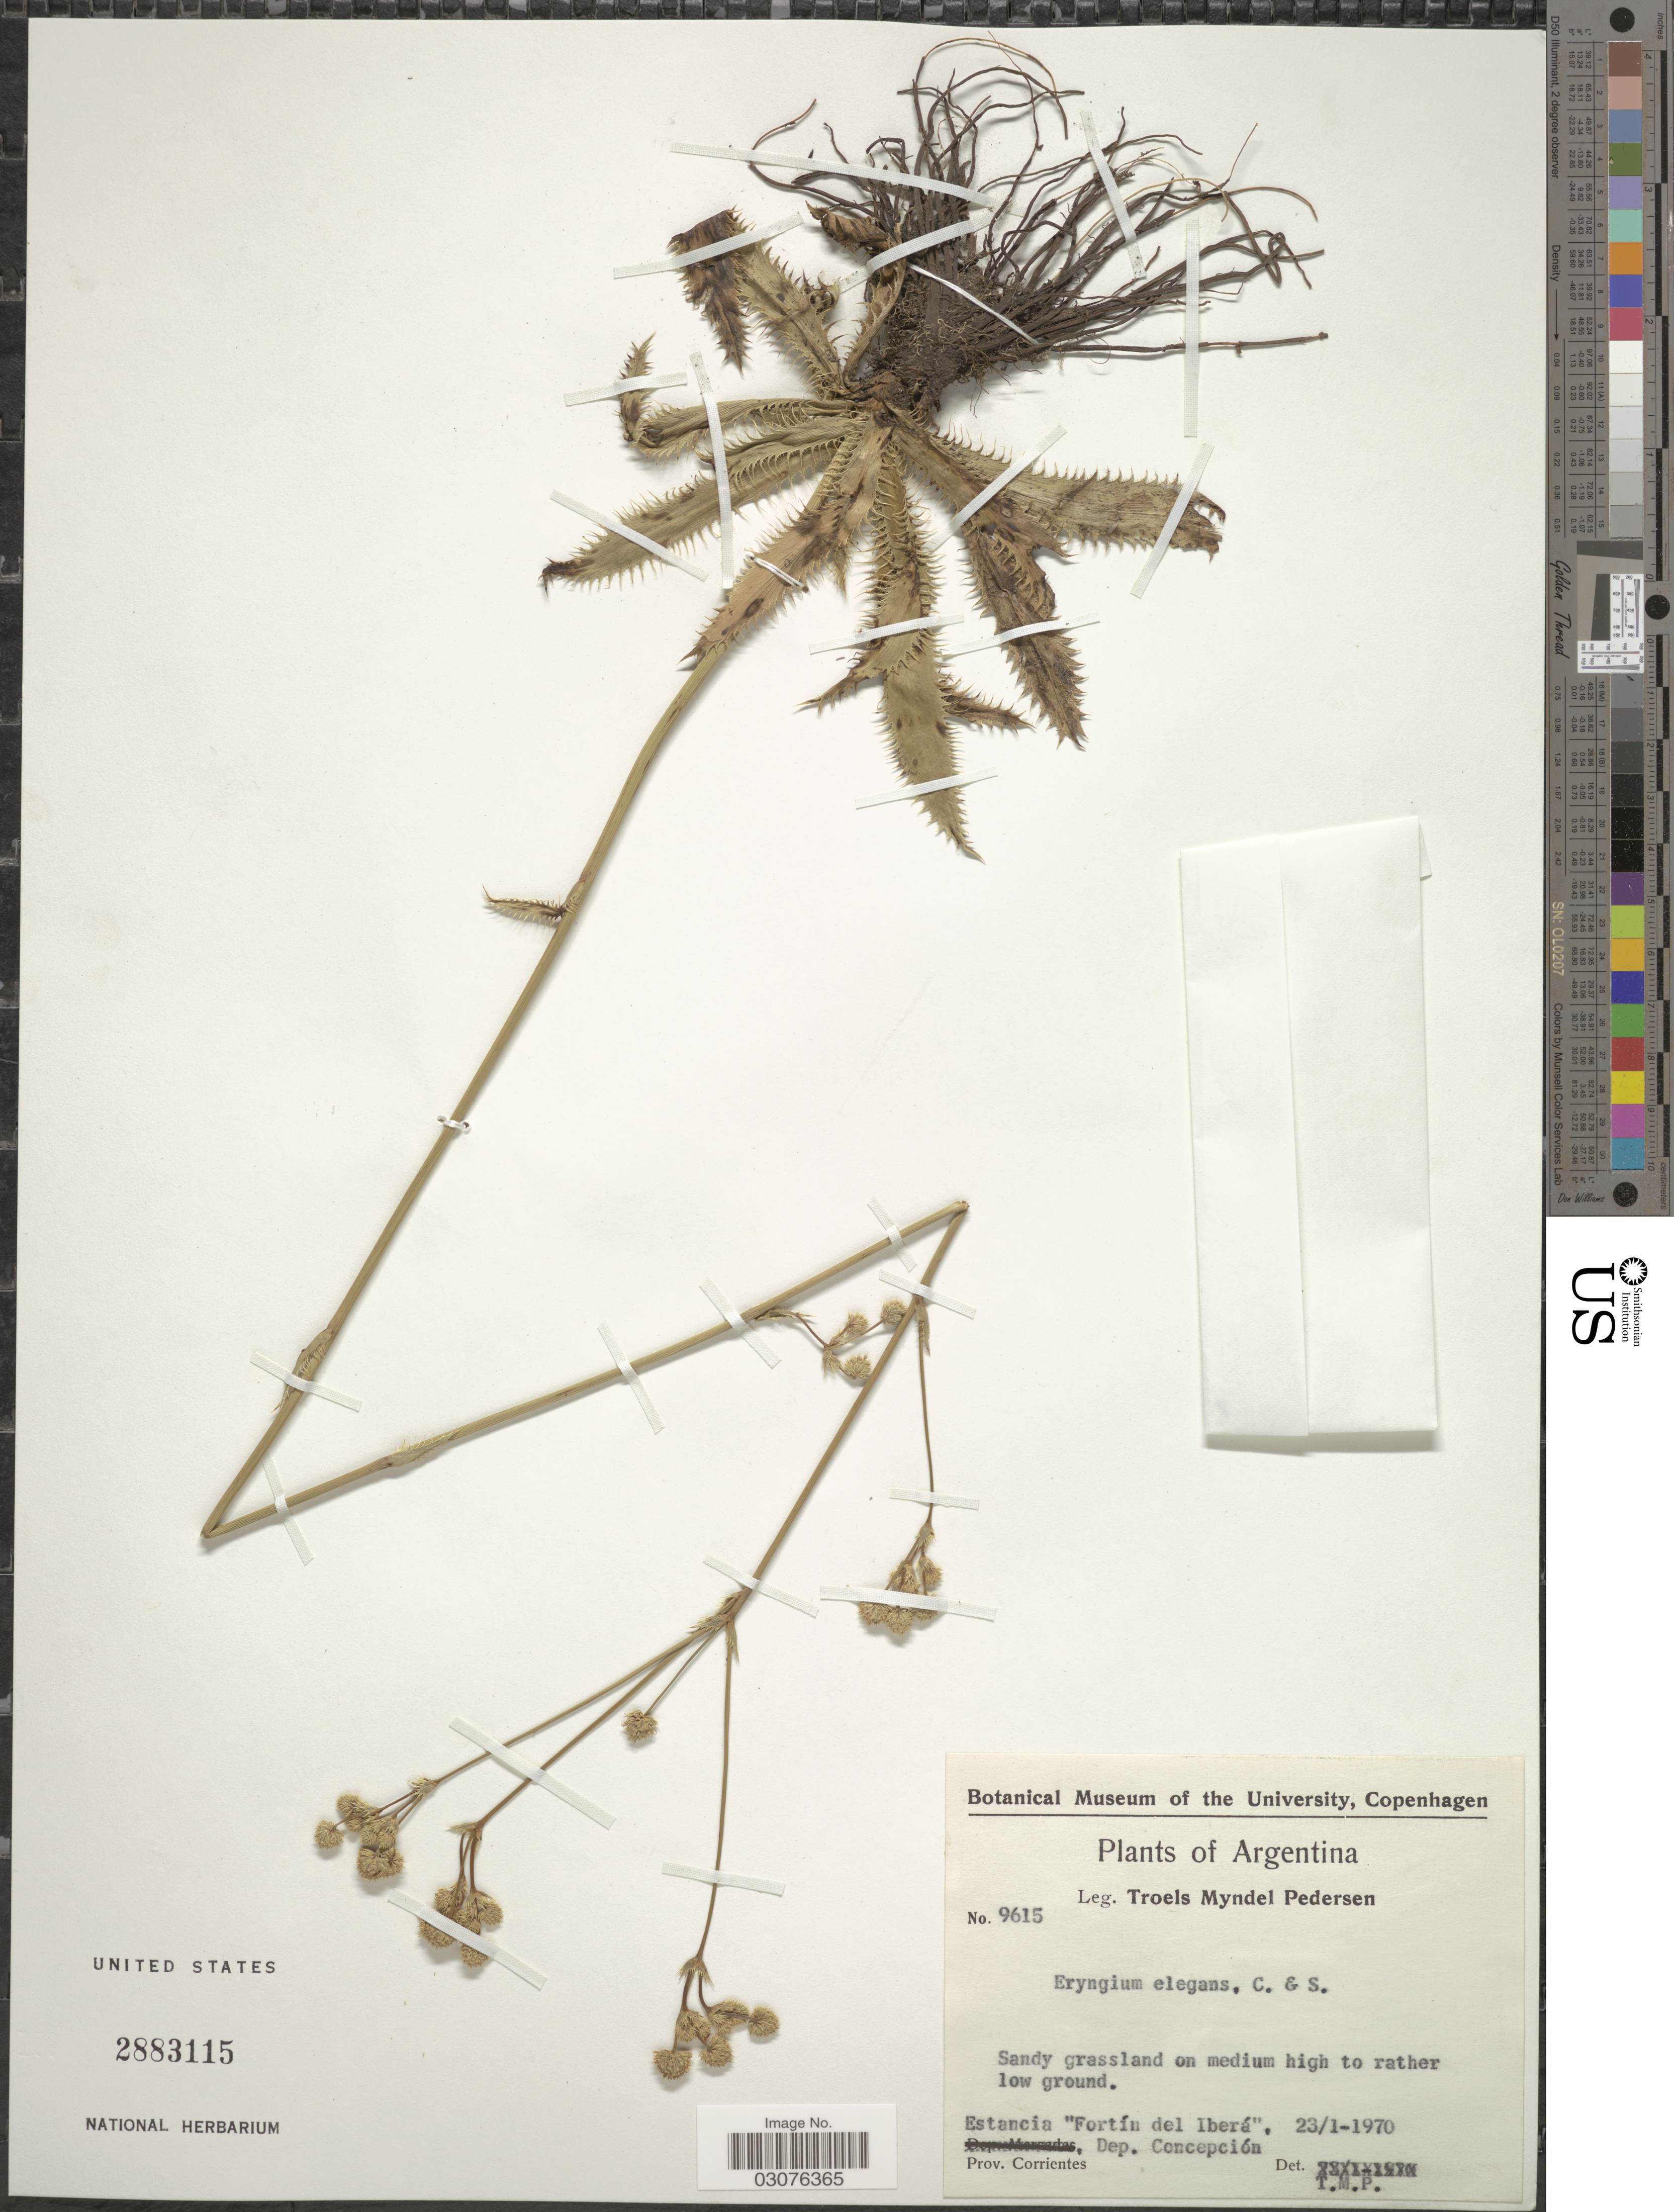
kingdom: Plantae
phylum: Tracheophyta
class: Magnoliopsida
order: Apiales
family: Apiaceae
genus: Eryngium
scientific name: Eryngium elegans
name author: Cham. ex Schltdl.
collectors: T. Pederson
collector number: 9615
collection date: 1970-01-23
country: Argentina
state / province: Corrientes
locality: Estancia "Fortín del Iberá". Dep. Concepción.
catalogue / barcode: US 2883115